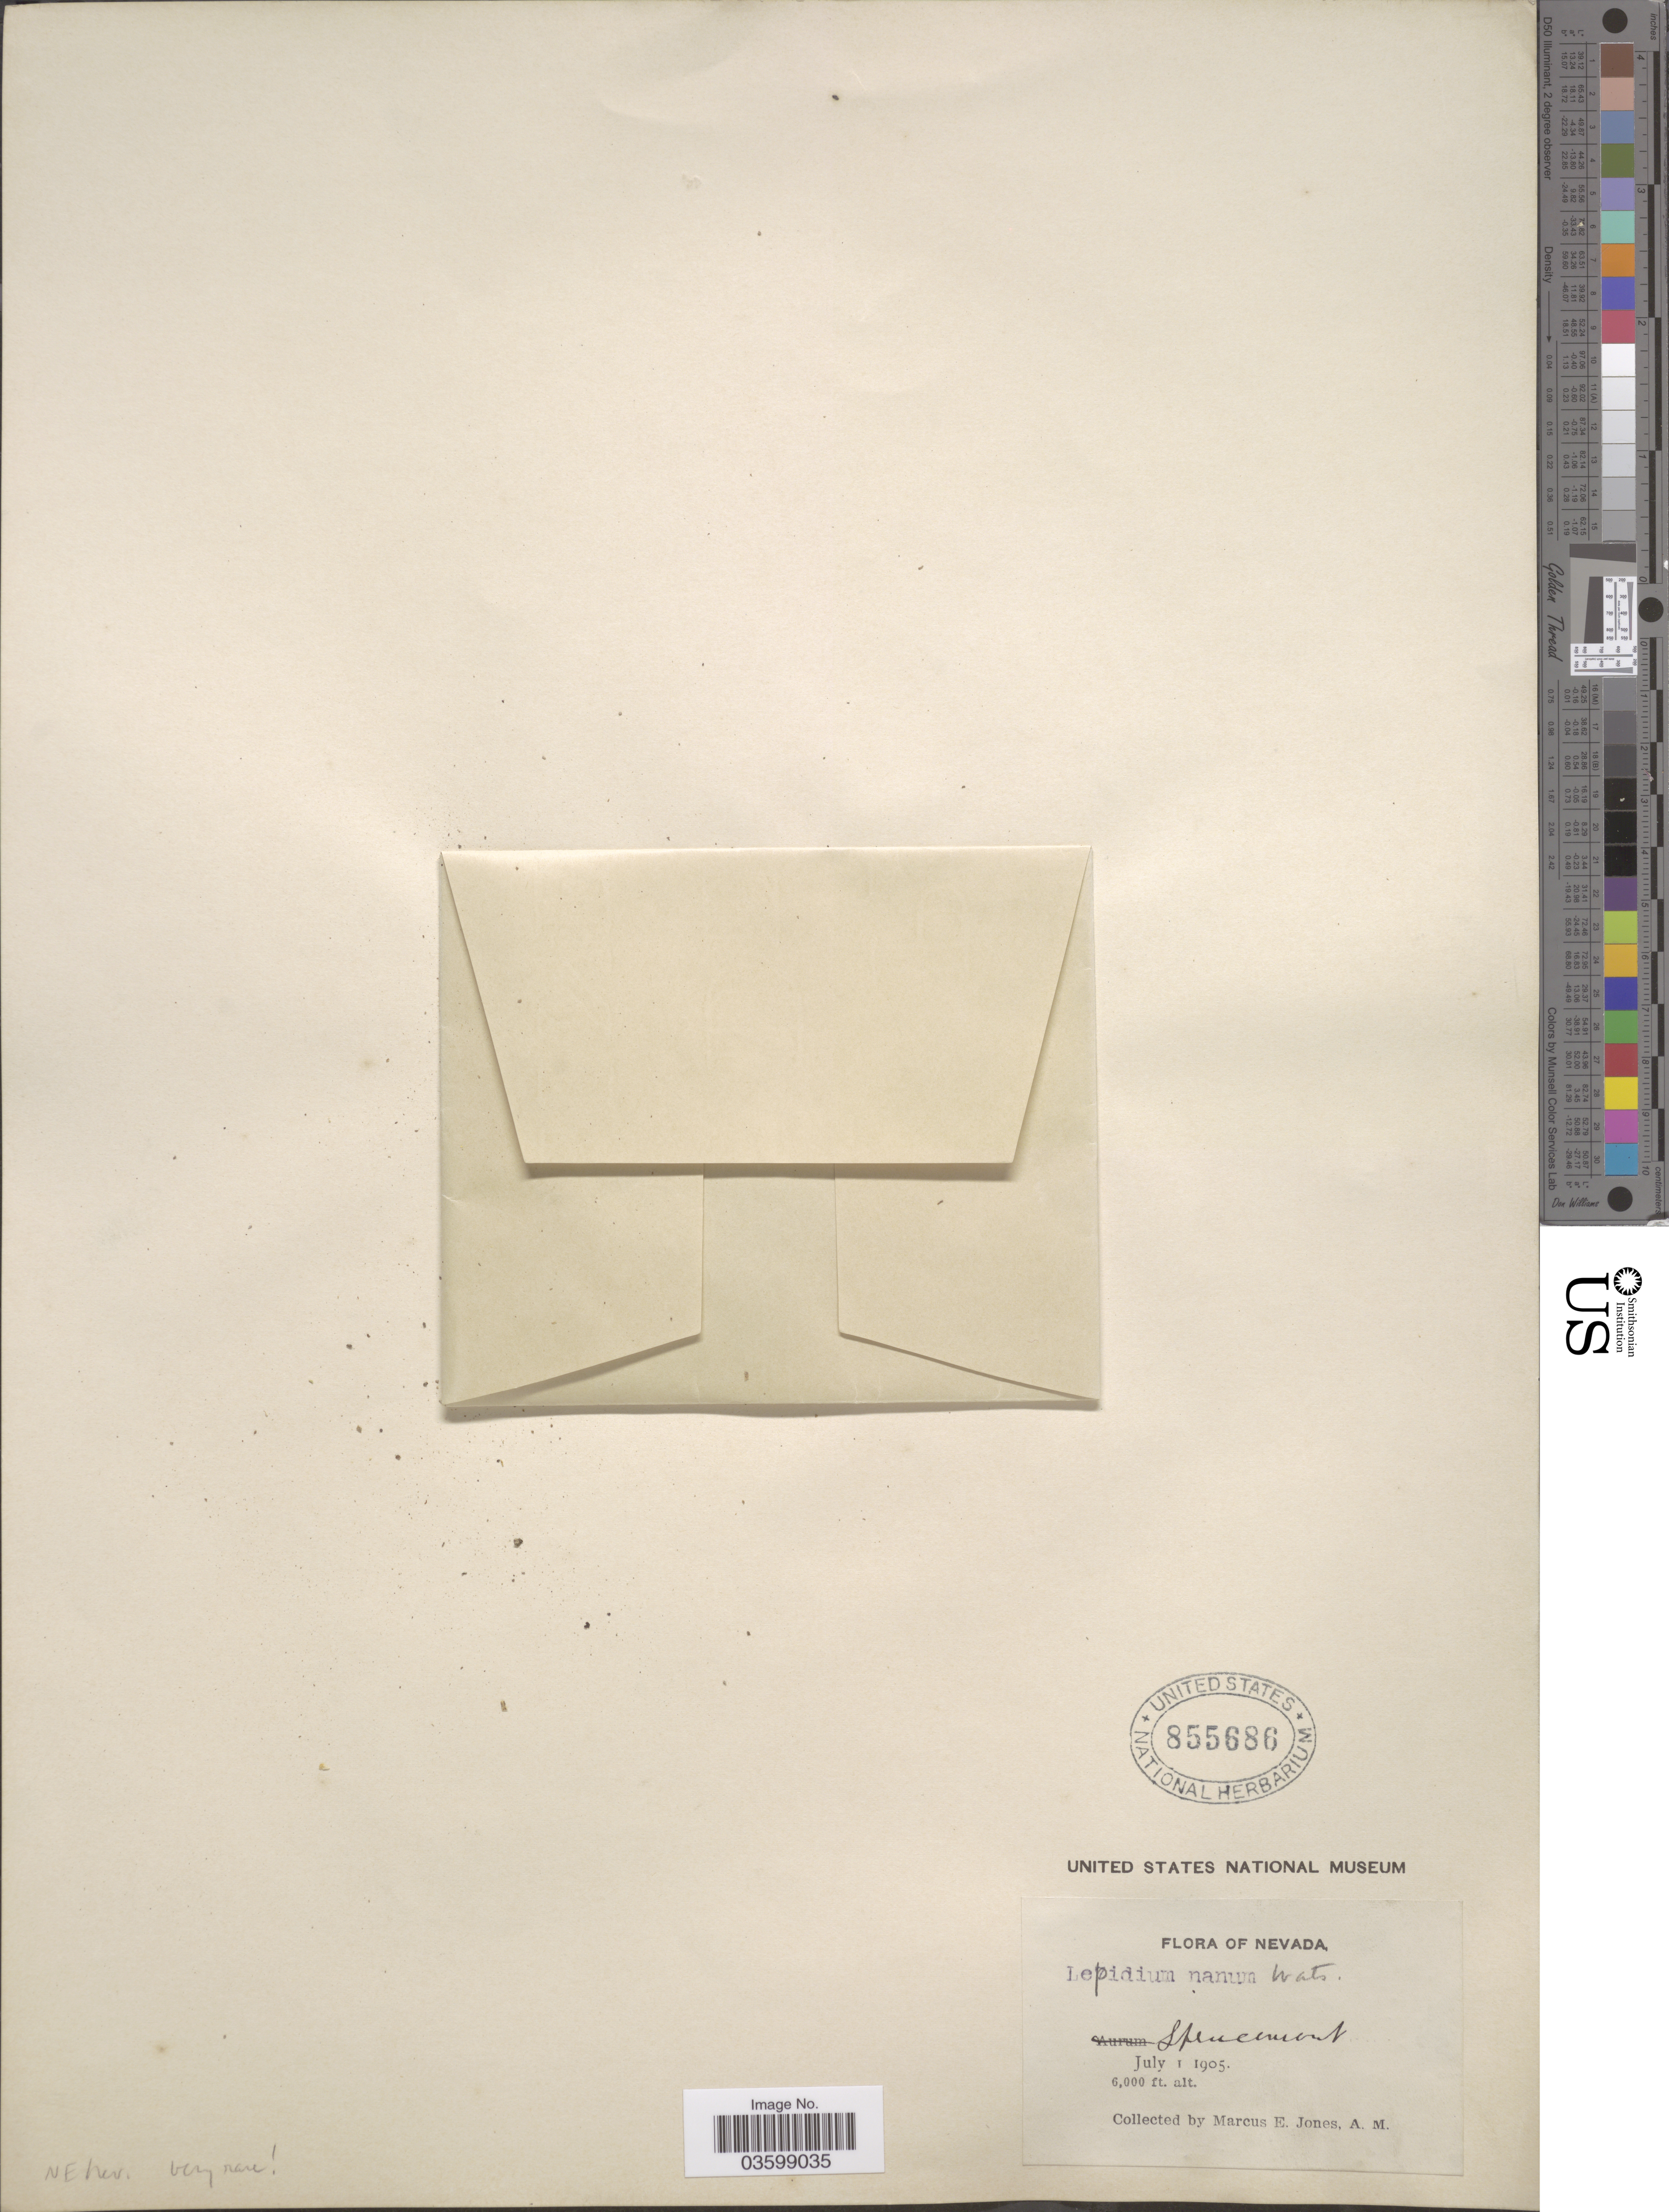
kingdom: Plantae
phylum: Tracheophyta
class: Magnoliopsida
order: Brassicales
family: Brassicaceae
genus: Lepidium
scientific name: Lepidium nanum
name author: S. Watson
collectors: M. E. Jones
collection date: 1905-07-01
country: United States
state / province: Nevada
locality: Sprucemont.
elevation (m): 1829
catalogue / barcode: US 855686